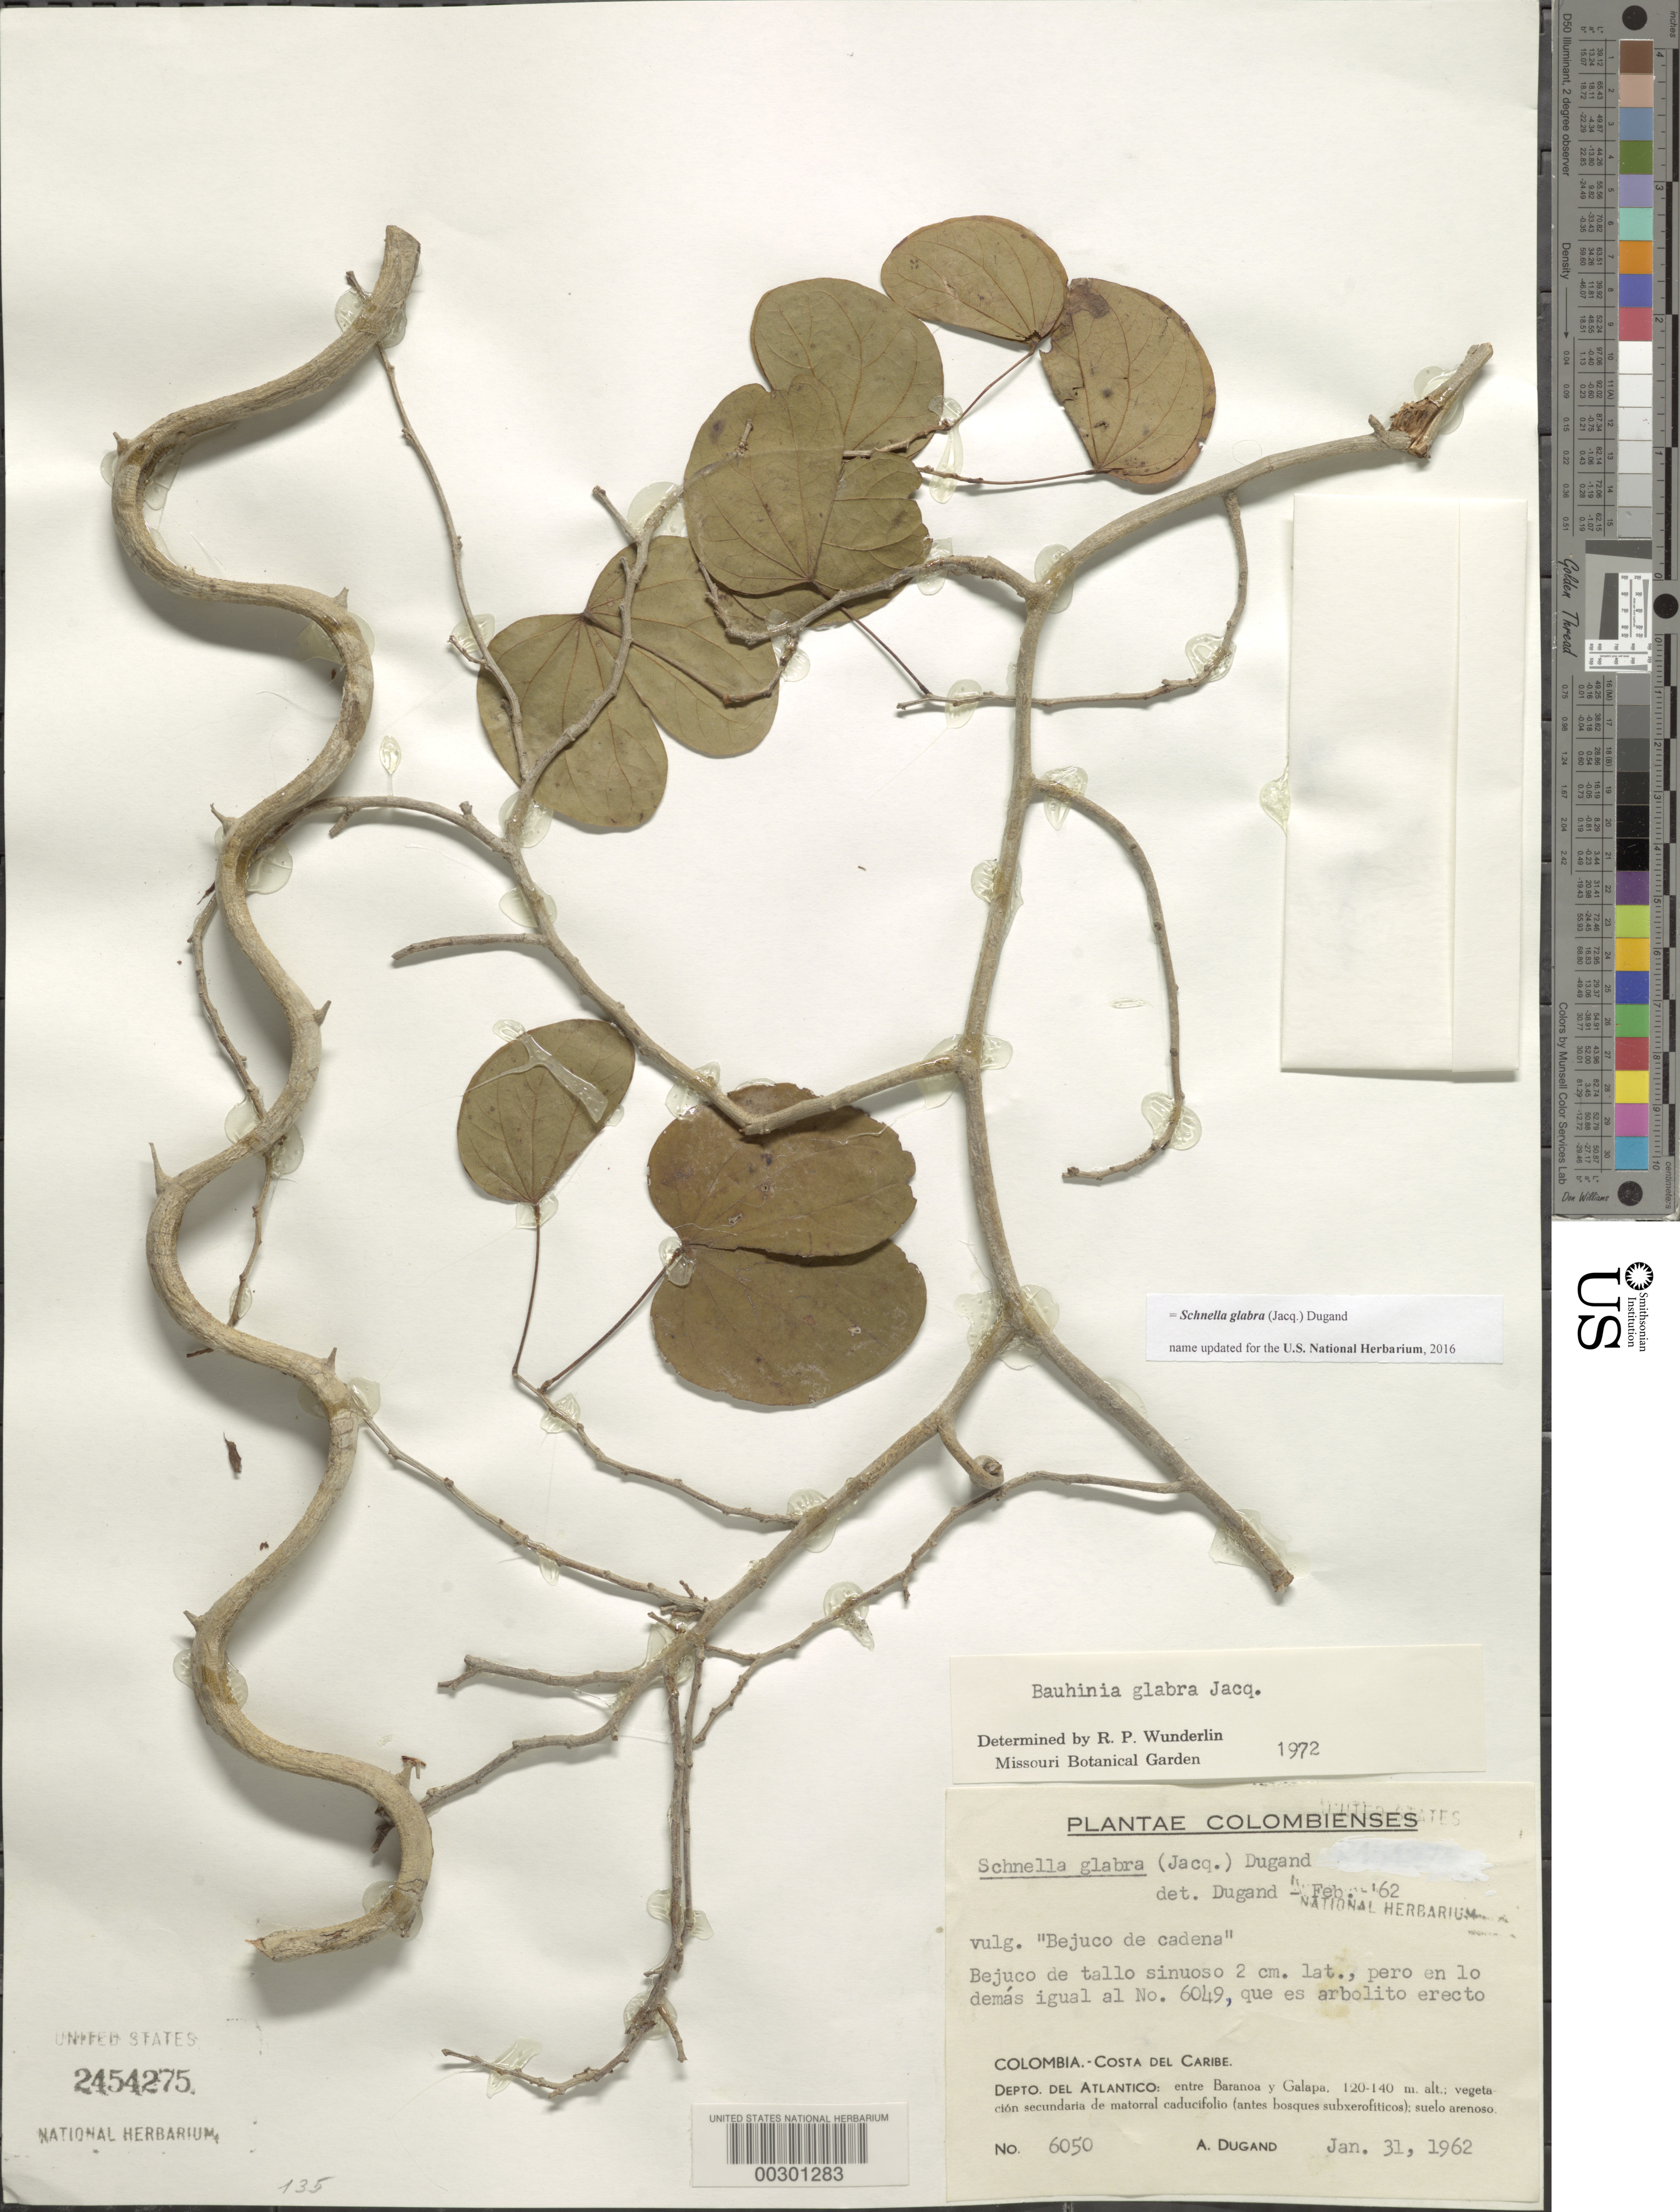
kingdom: Plantae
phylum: Tracheophyta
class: Magnoliopsida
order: Fabales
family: Fabaceae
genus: Schnella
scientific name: Schnella glabra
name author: (Jacq.) Dugand G.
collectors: A. Dugand G.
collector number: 6050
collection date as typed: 31 Jan 1962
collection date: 1962-01-31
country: Colombia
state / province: Atlántico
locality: Costa del Caribe; between Baranoa and Galapa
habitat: Secondary vegetation, sandy soil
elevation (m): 120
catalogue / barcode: US 2454275